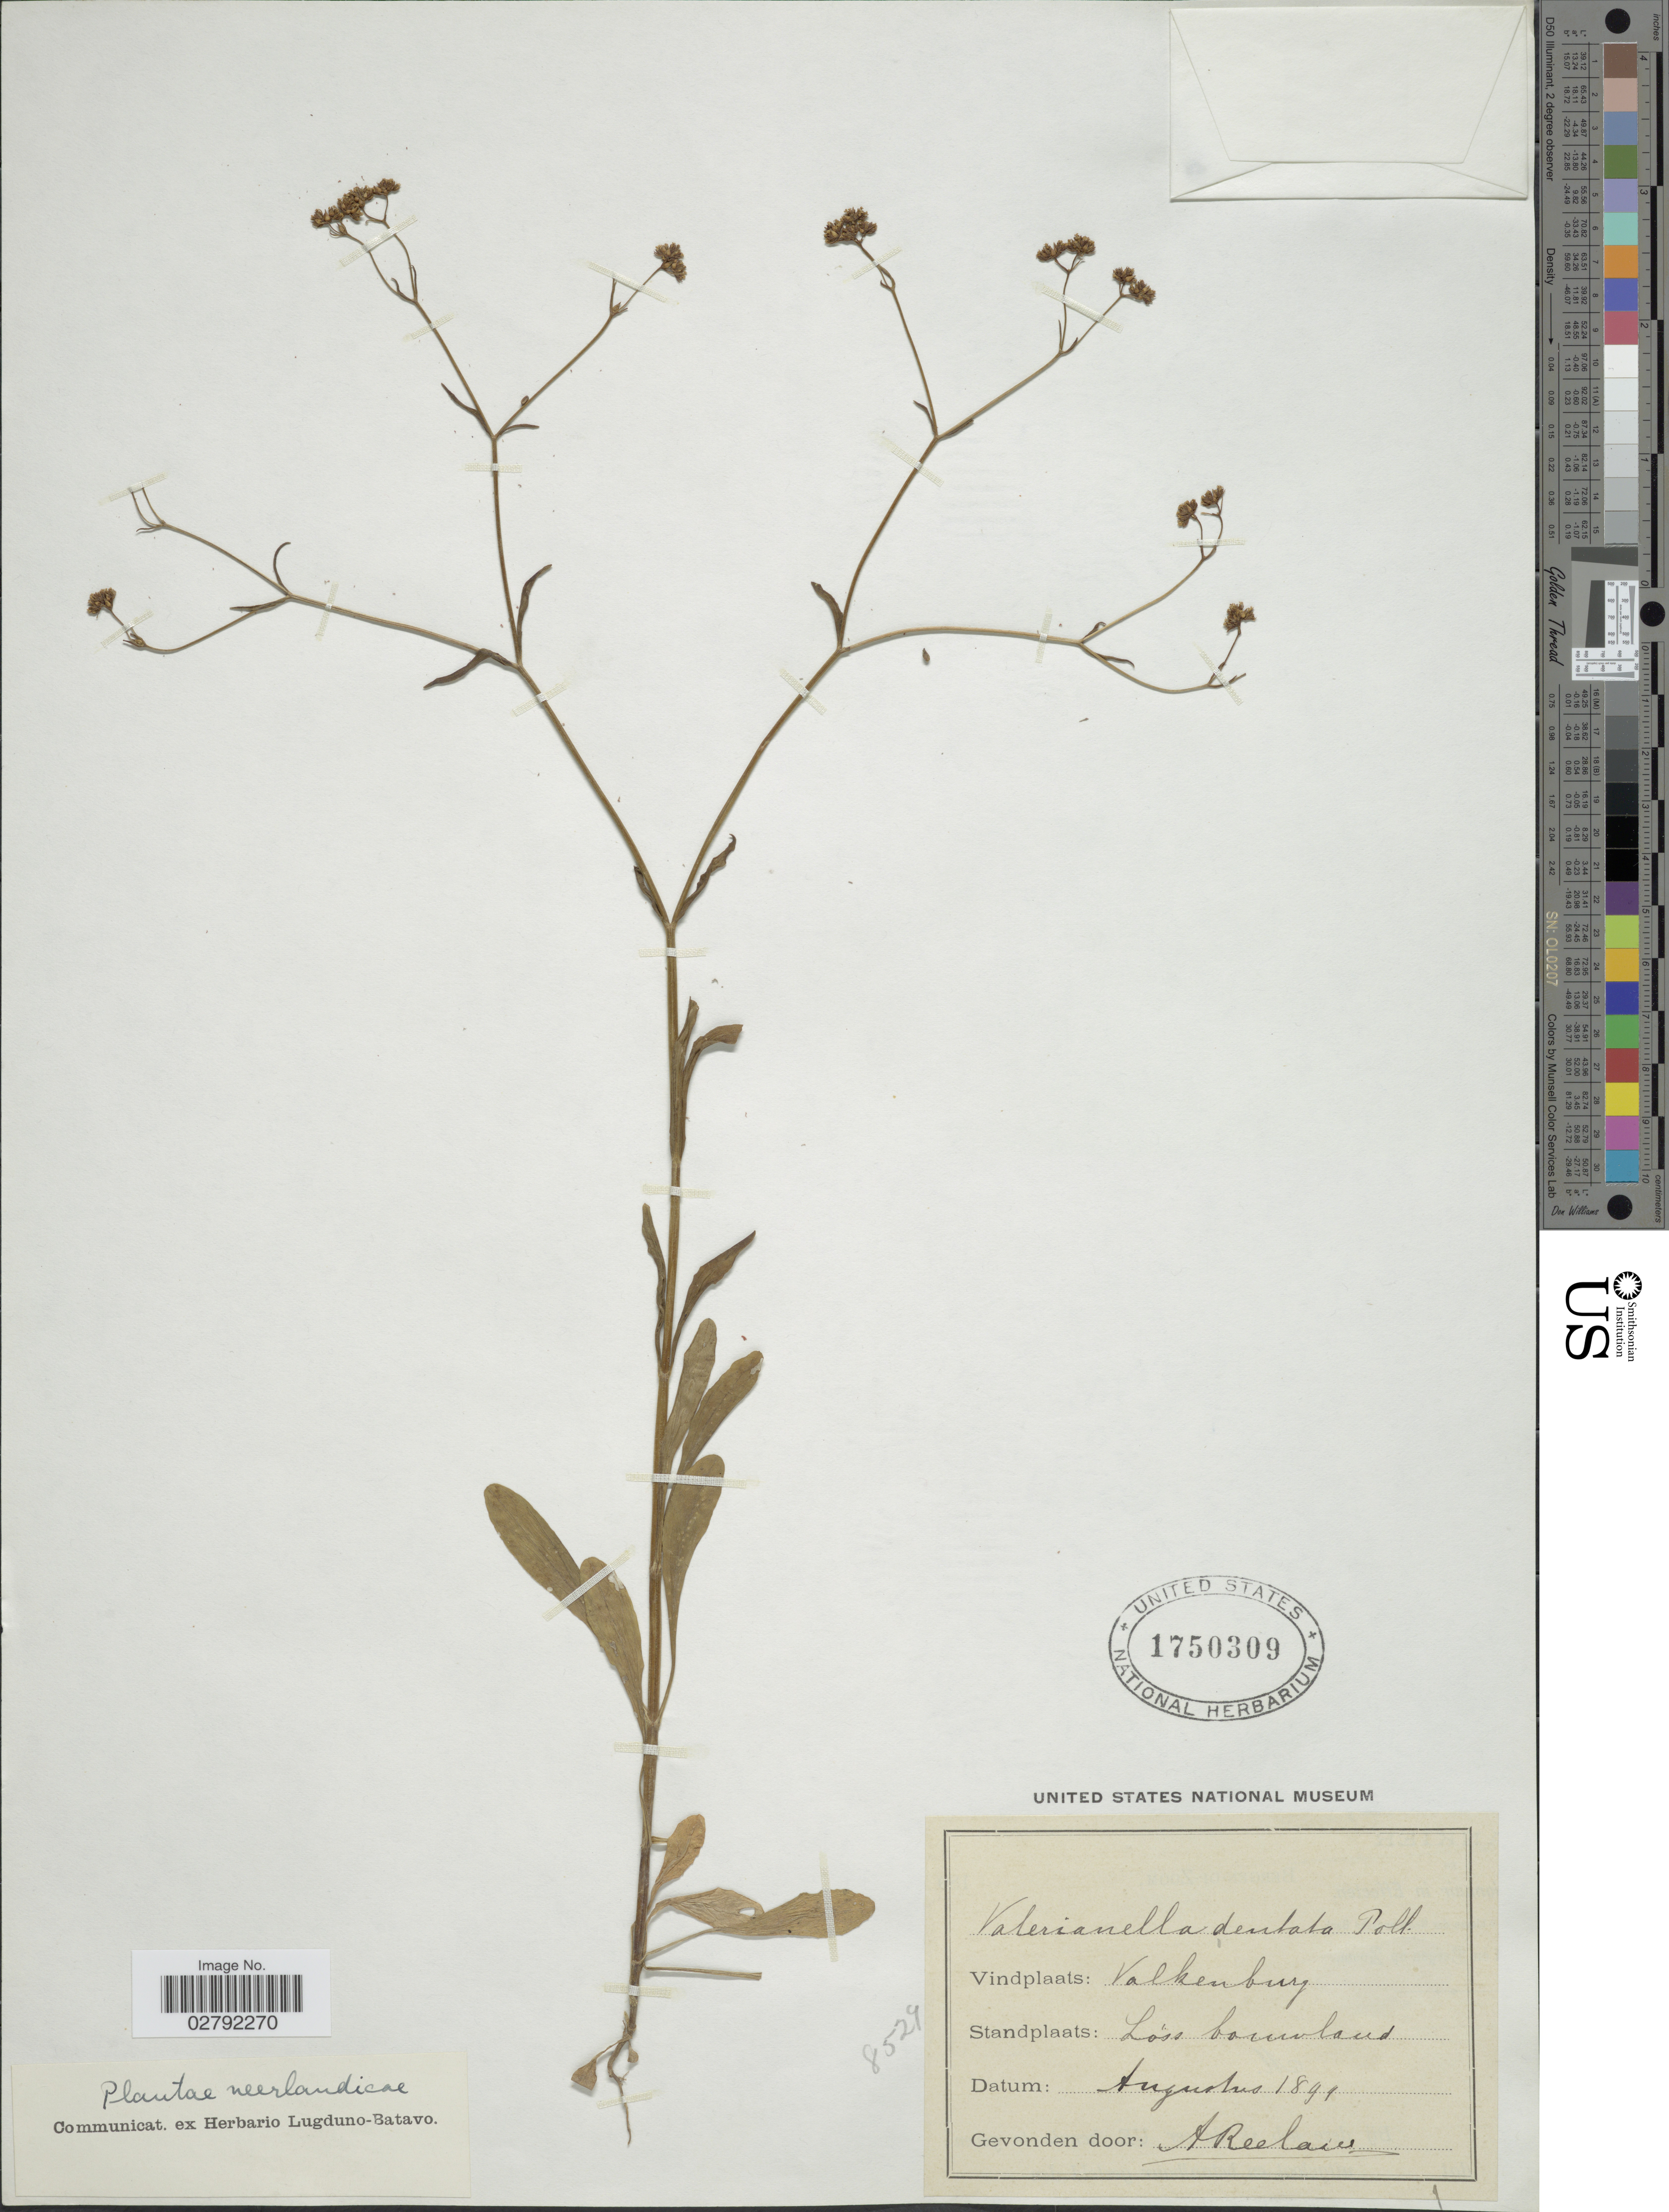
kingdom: Plantae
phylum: Tracheophyta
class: Magnoliopsida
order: Dipsacales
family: Caprifoliaceae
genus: Valerianella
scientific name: Valerianella dentata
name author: (L.) Pollich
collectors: A. Reelaies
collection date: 1891-08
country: Netherlands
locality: Valkenburg.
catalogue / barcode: US 1750309